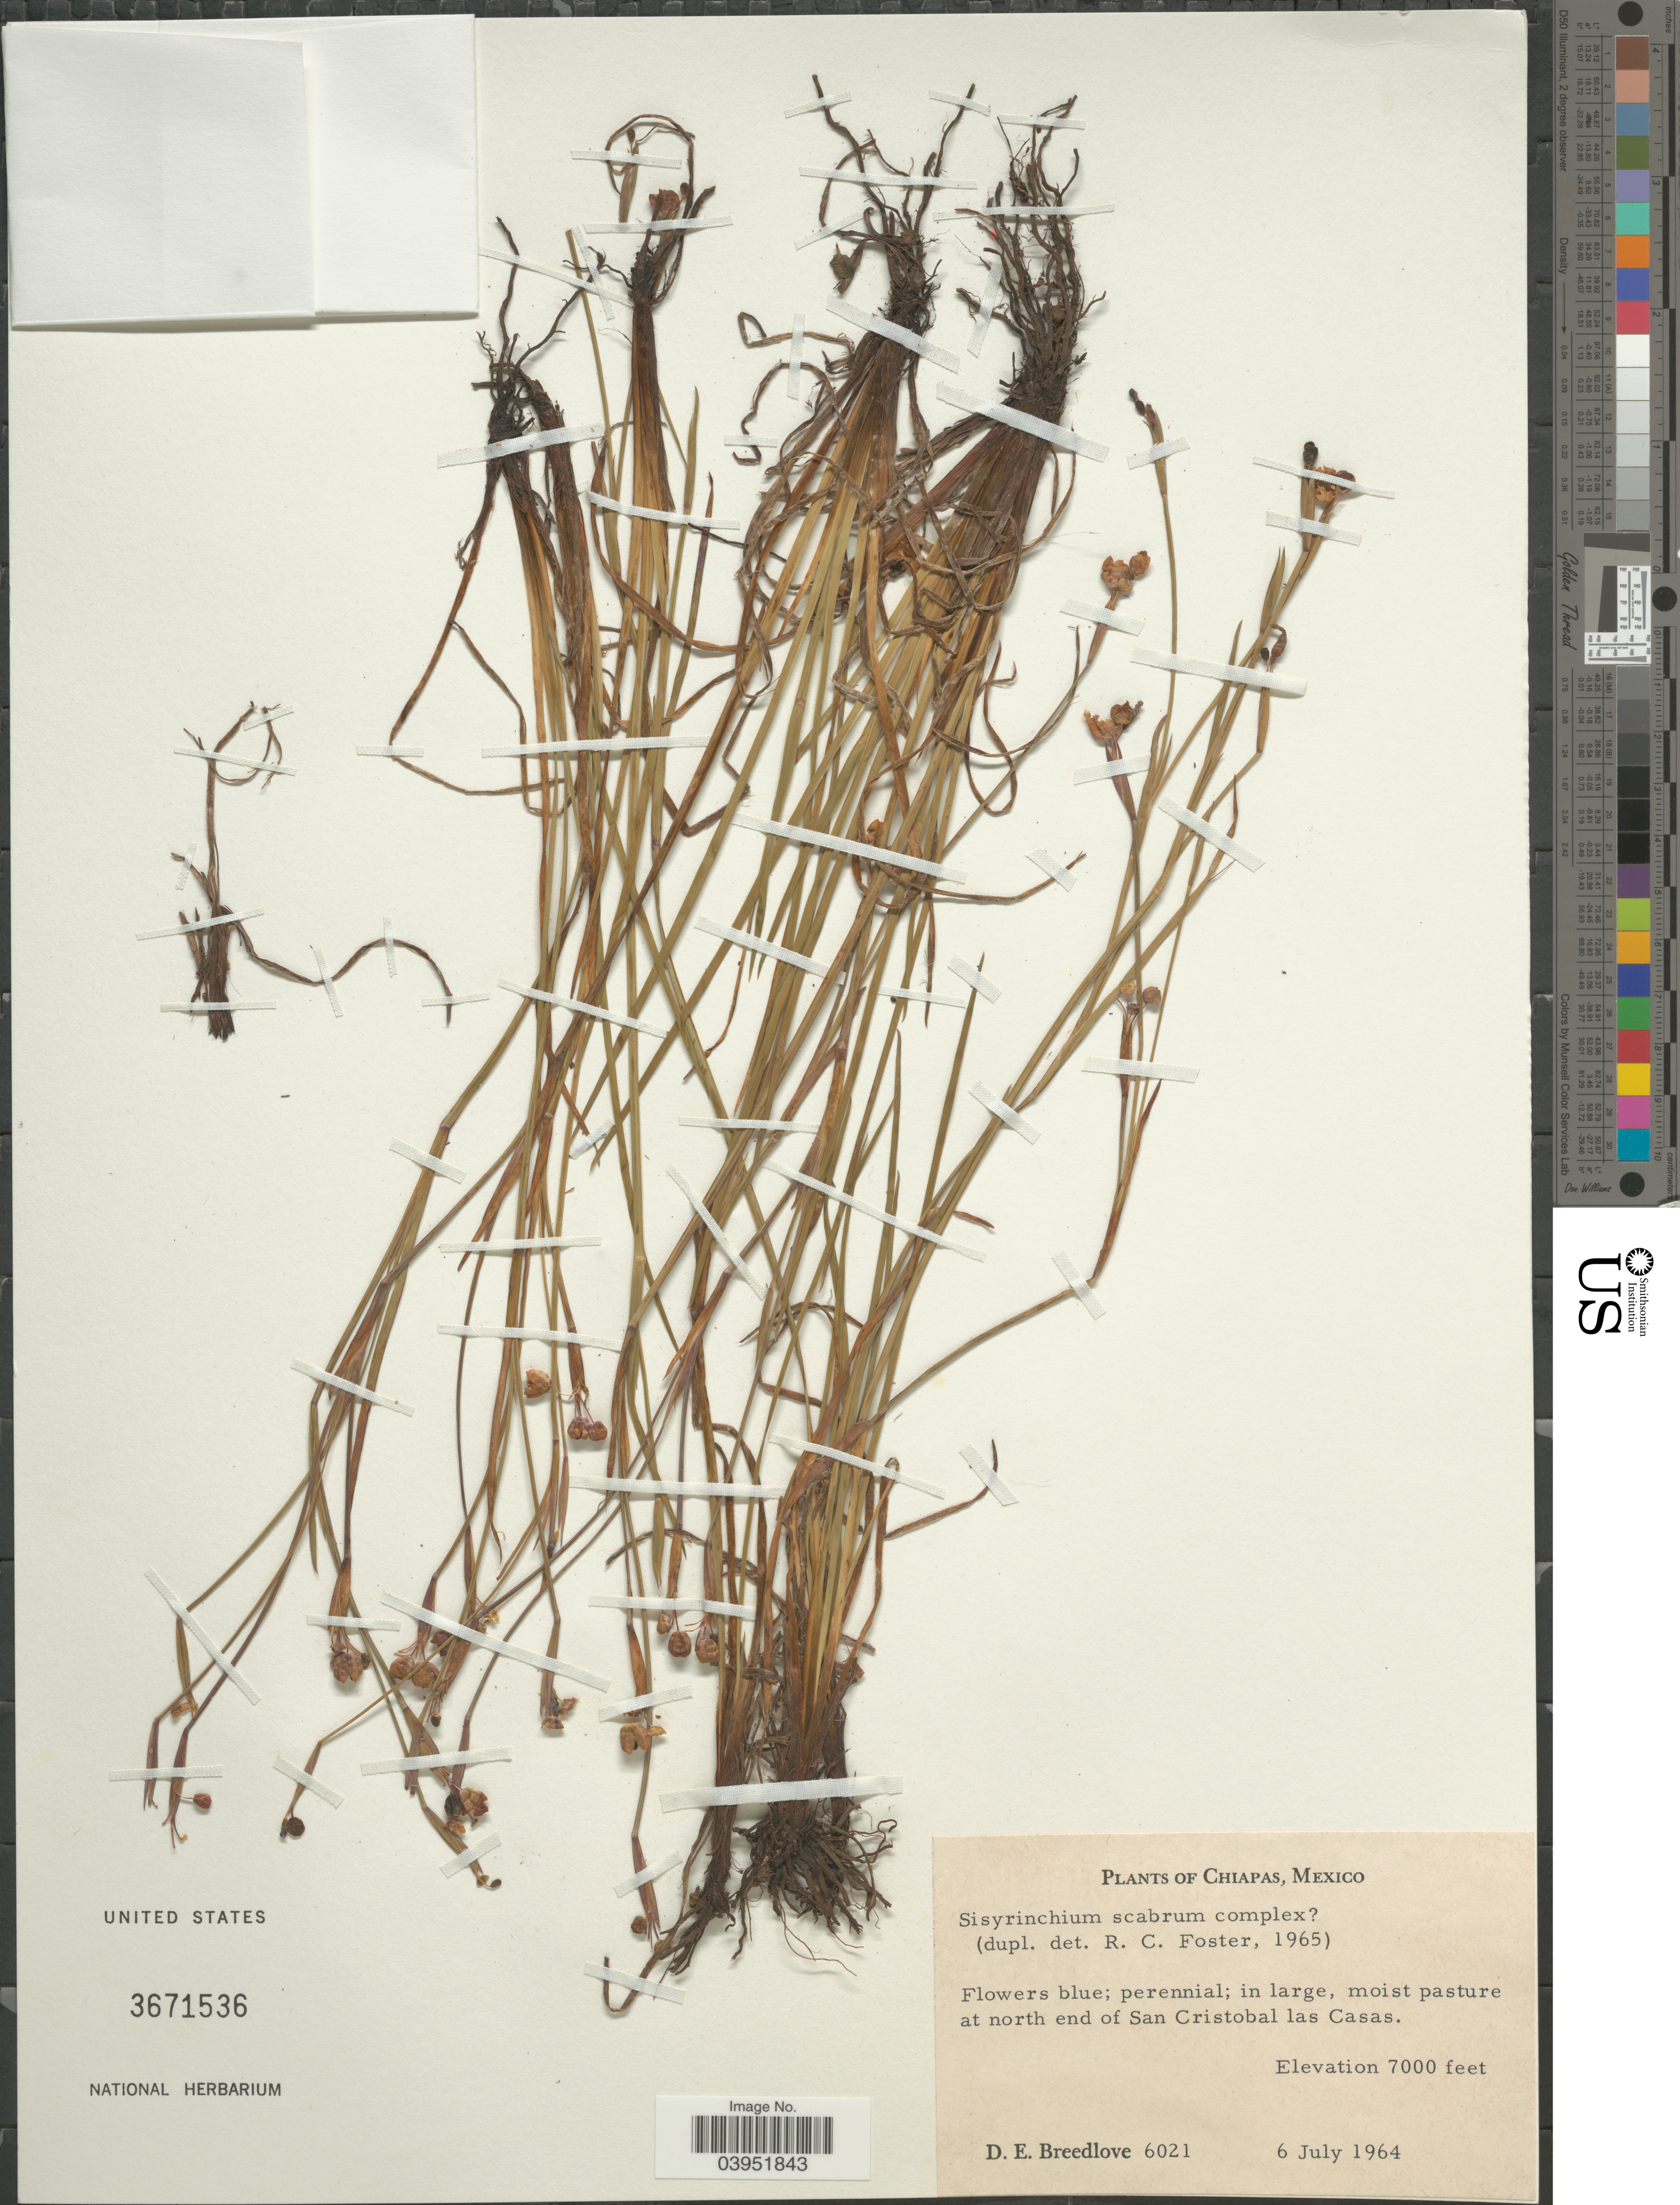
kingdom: Plantae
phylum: Tracheophyta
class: Liliopsida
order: Asparagales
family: Iridaceae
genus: Sisyrinchium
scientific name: Sisyrinchium scabrum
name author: Schltdl. & Cham.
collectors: D. E. Breedlove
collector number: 6021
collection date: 1964-07-06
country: Mexico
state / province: Chiapas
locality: At north end of San Cristobal las Casas.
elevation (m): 2134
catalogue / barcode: US 3671536